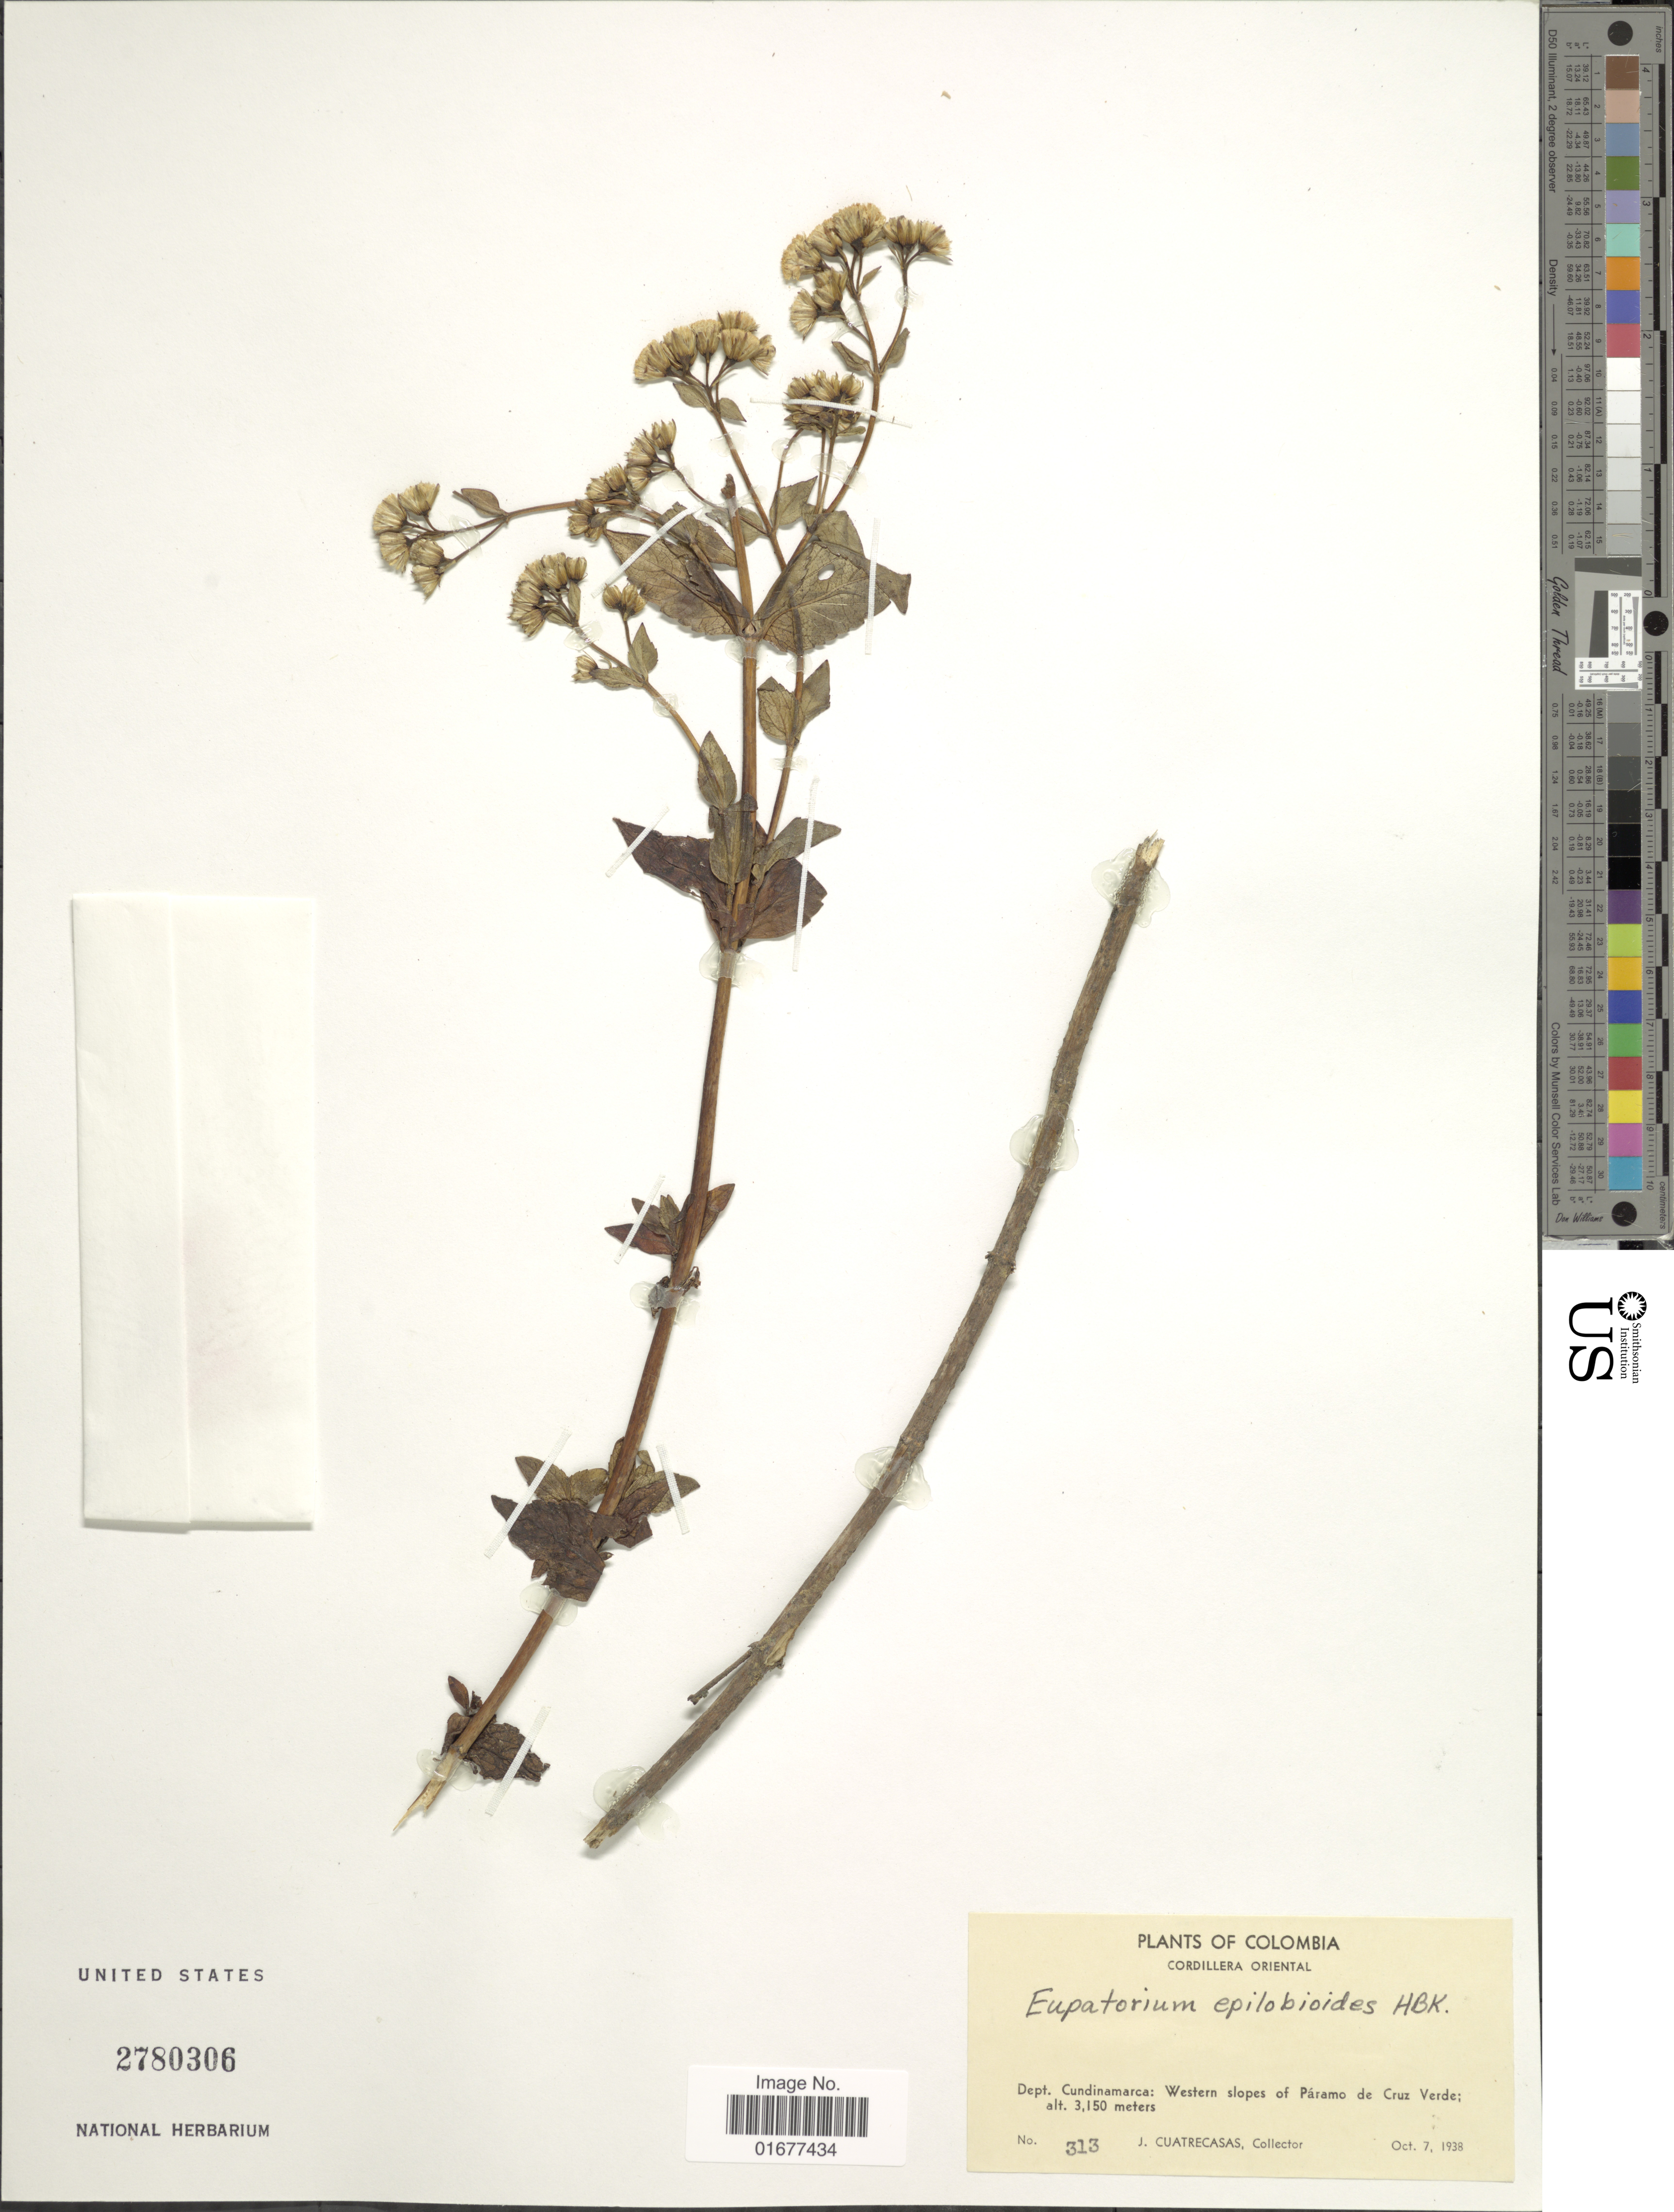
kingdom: Plantae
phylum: Tracheophyta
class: Magnoliopsida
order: Asterales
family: Asteraceae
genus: Ageratina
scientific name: Ageratina gracilis var. epilobioides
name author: (Kunth) R.M. King & H. Rob. ex Luteyn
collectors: J. Cuatrecasas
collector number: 313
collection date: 1938-10-07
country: Colombia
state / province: Cundinamarca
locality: Western slopes of Paramo de Cruz Verde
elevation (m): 3150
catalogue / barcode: US 2780306